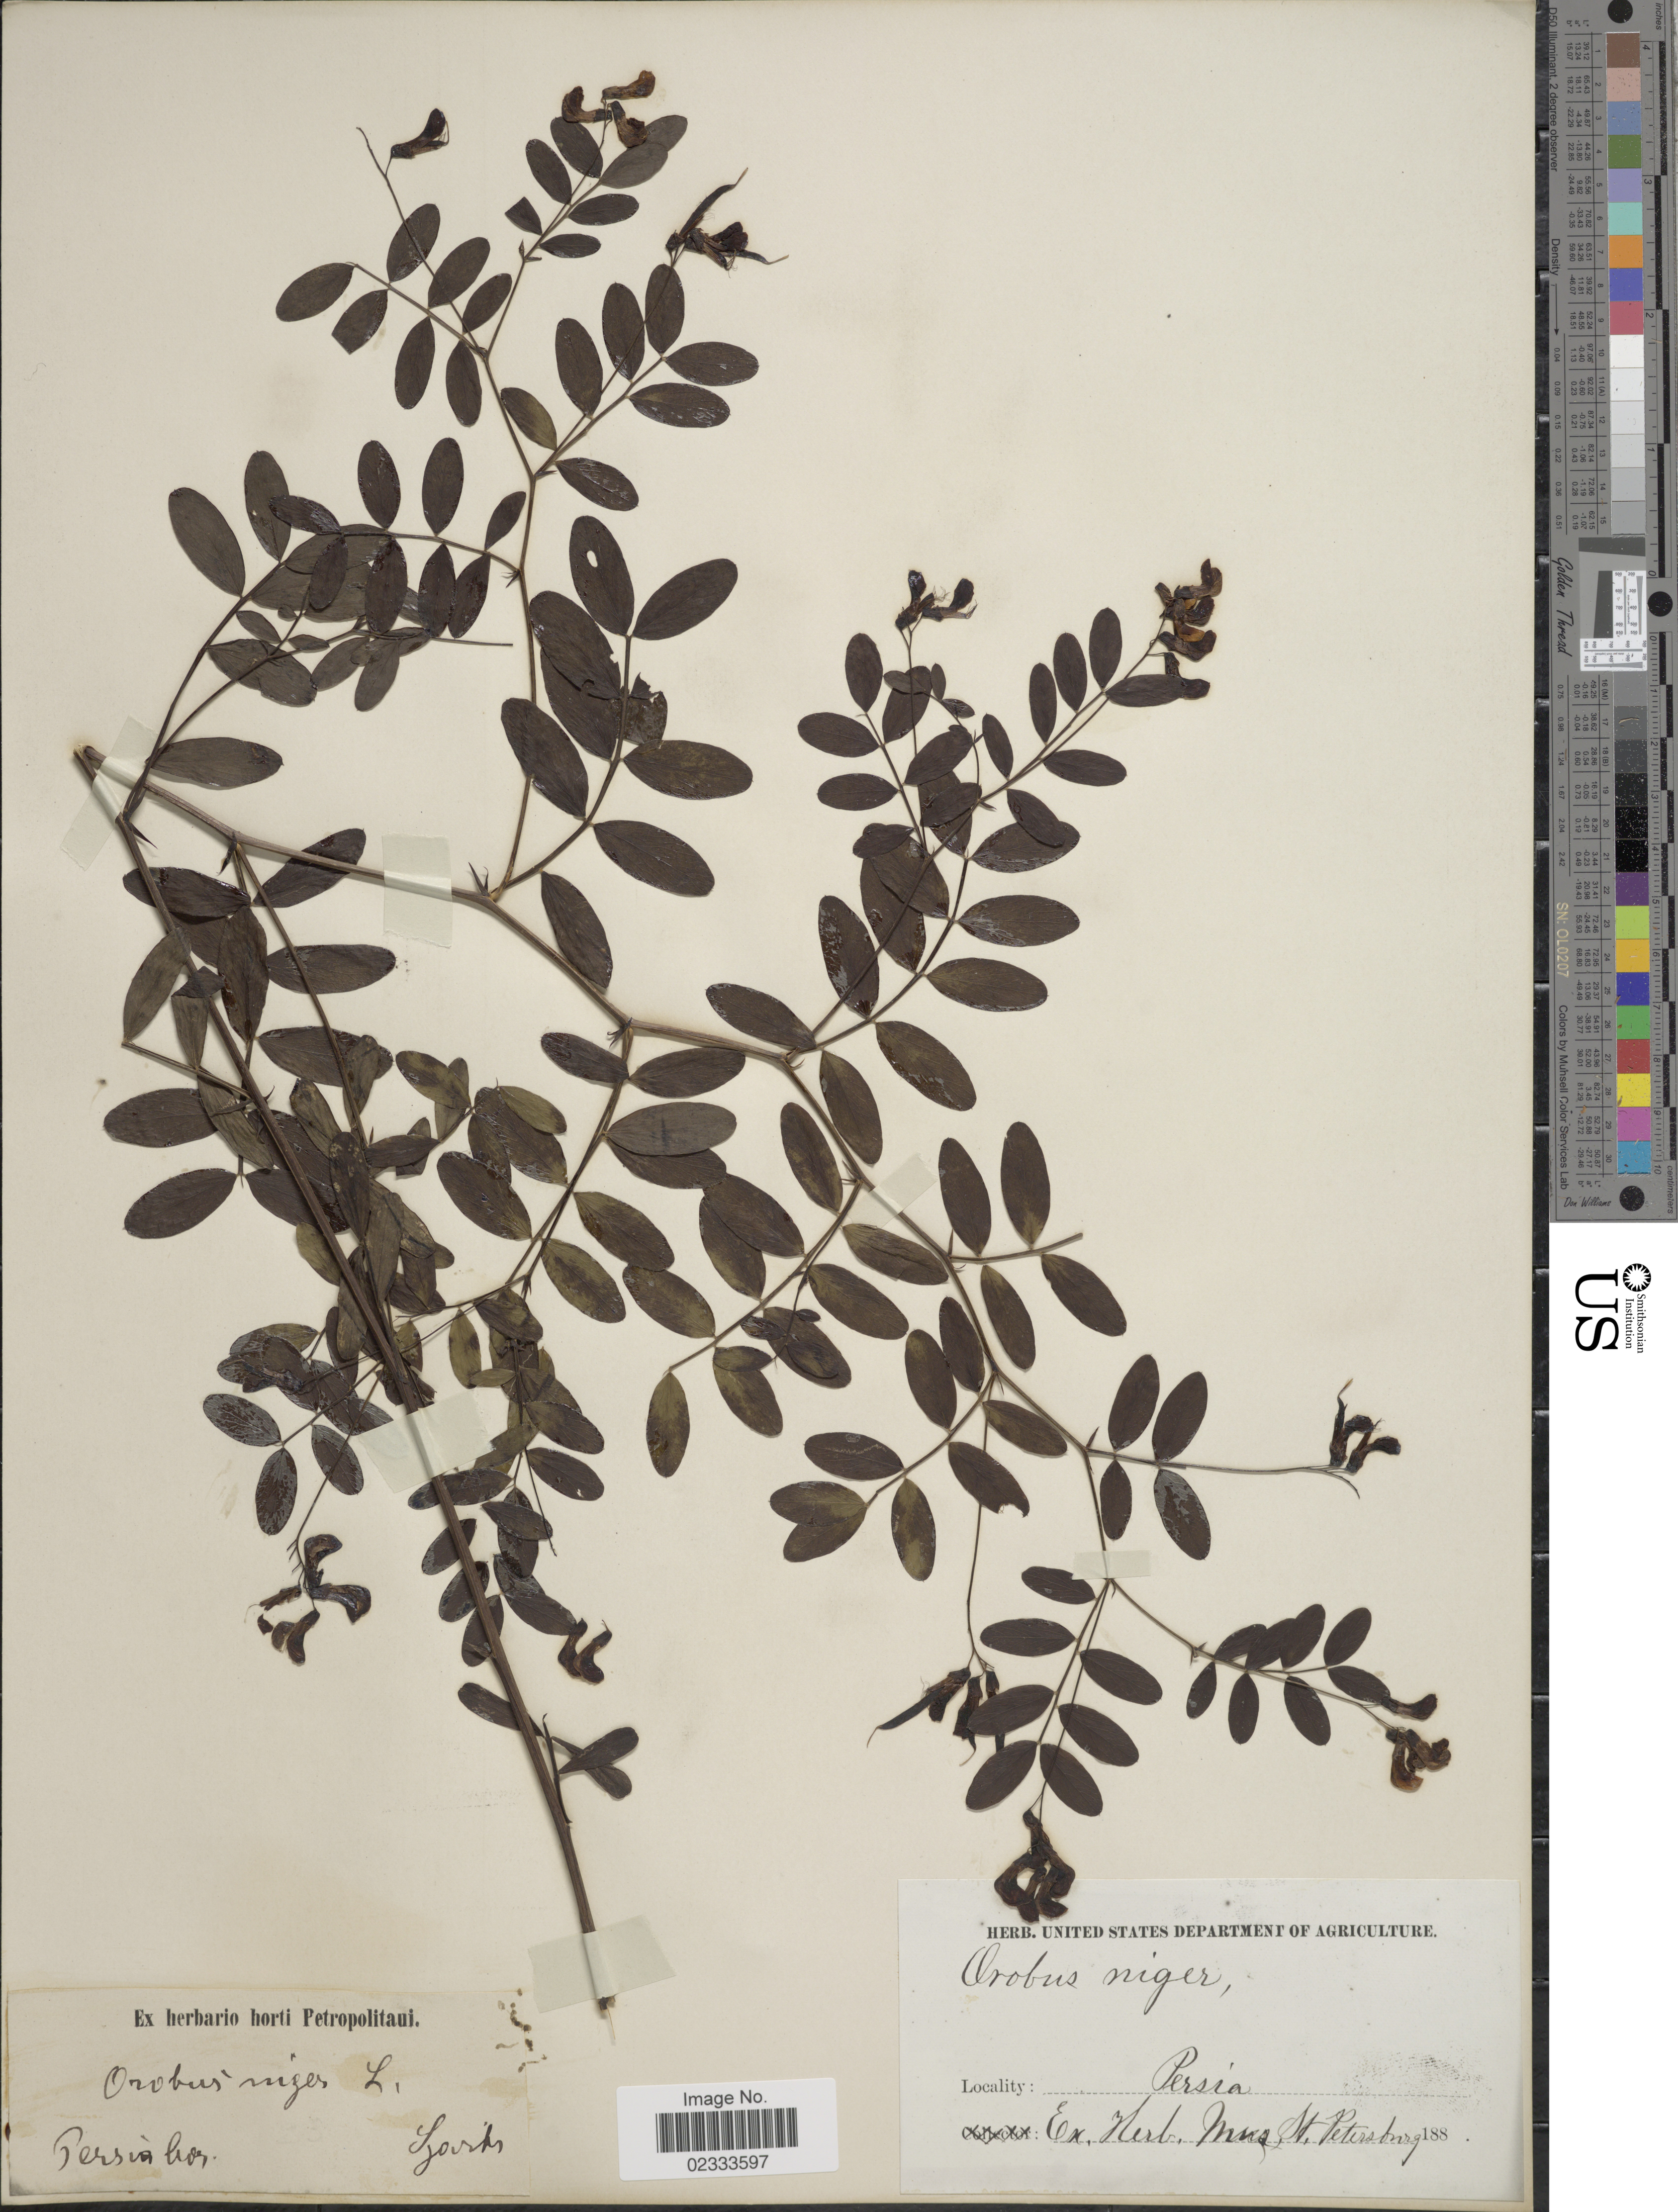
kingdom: Plantae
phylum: Tracheophyta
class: Magnoliopsida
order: Fabales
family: Fabaceae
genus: Lathyrus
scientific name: Lathyrus niger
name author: (L.) Bernh.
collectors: Szovits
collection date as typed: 188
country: Iran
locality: Persia [illegible text]